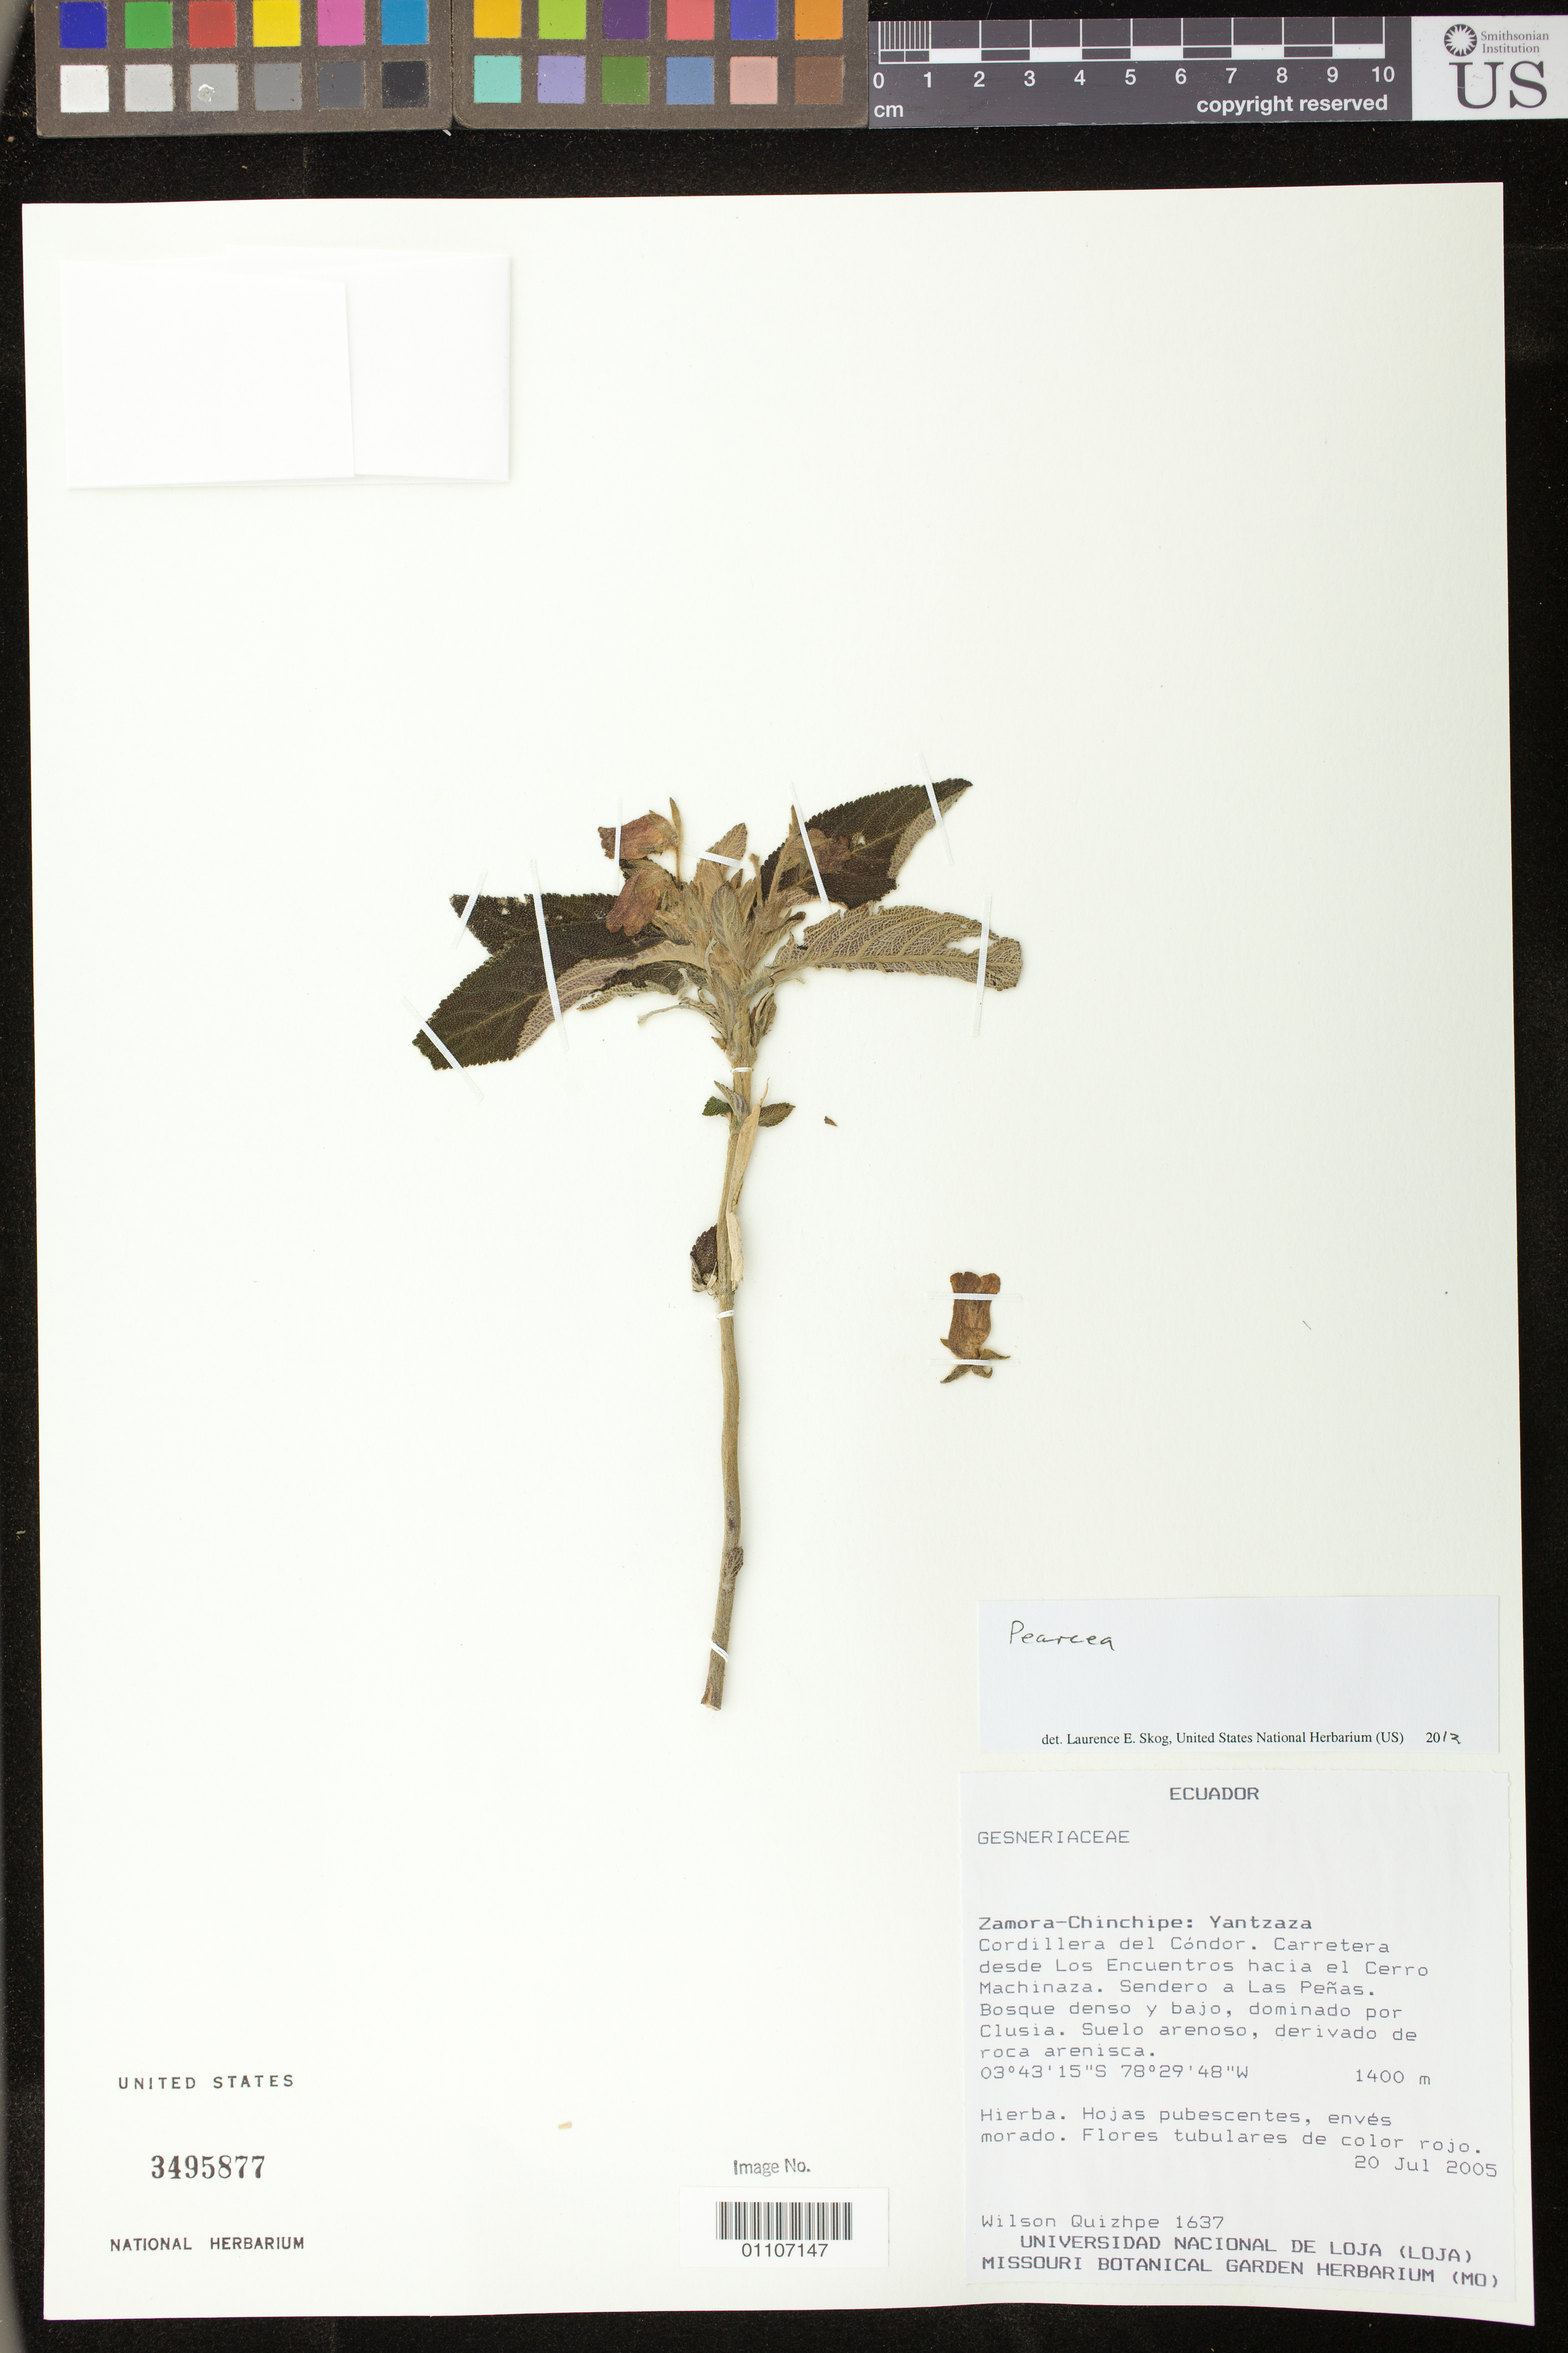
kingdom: Plantae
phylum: Tracheophyta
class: Magnoliopsida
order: Lamiales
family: Gesneriaceae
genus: Pearcea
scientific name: Pearcea sprucei var. sprucei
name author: (Britton ex Rusby) L.P. Kvist & L.E. Skog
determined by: Skog, Laurence E.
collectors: W. Quizhpe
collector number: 1637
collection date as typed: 20 Jul 2005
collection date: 2005-07-20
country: Ecuador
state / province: Zamora-Chinchipe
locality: Zamora-Chinchipe: Yantzaza. Cordillera del Cóndor. Carretera desde Los Encuentros hacia el Cerro Machinaza. Sendero a Las Peñas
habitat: Bosque denso y bajo, dominado por Clusia. Suelo arenoso, derivado de roca arenisca.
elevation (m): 1400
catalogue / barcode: US 3495877